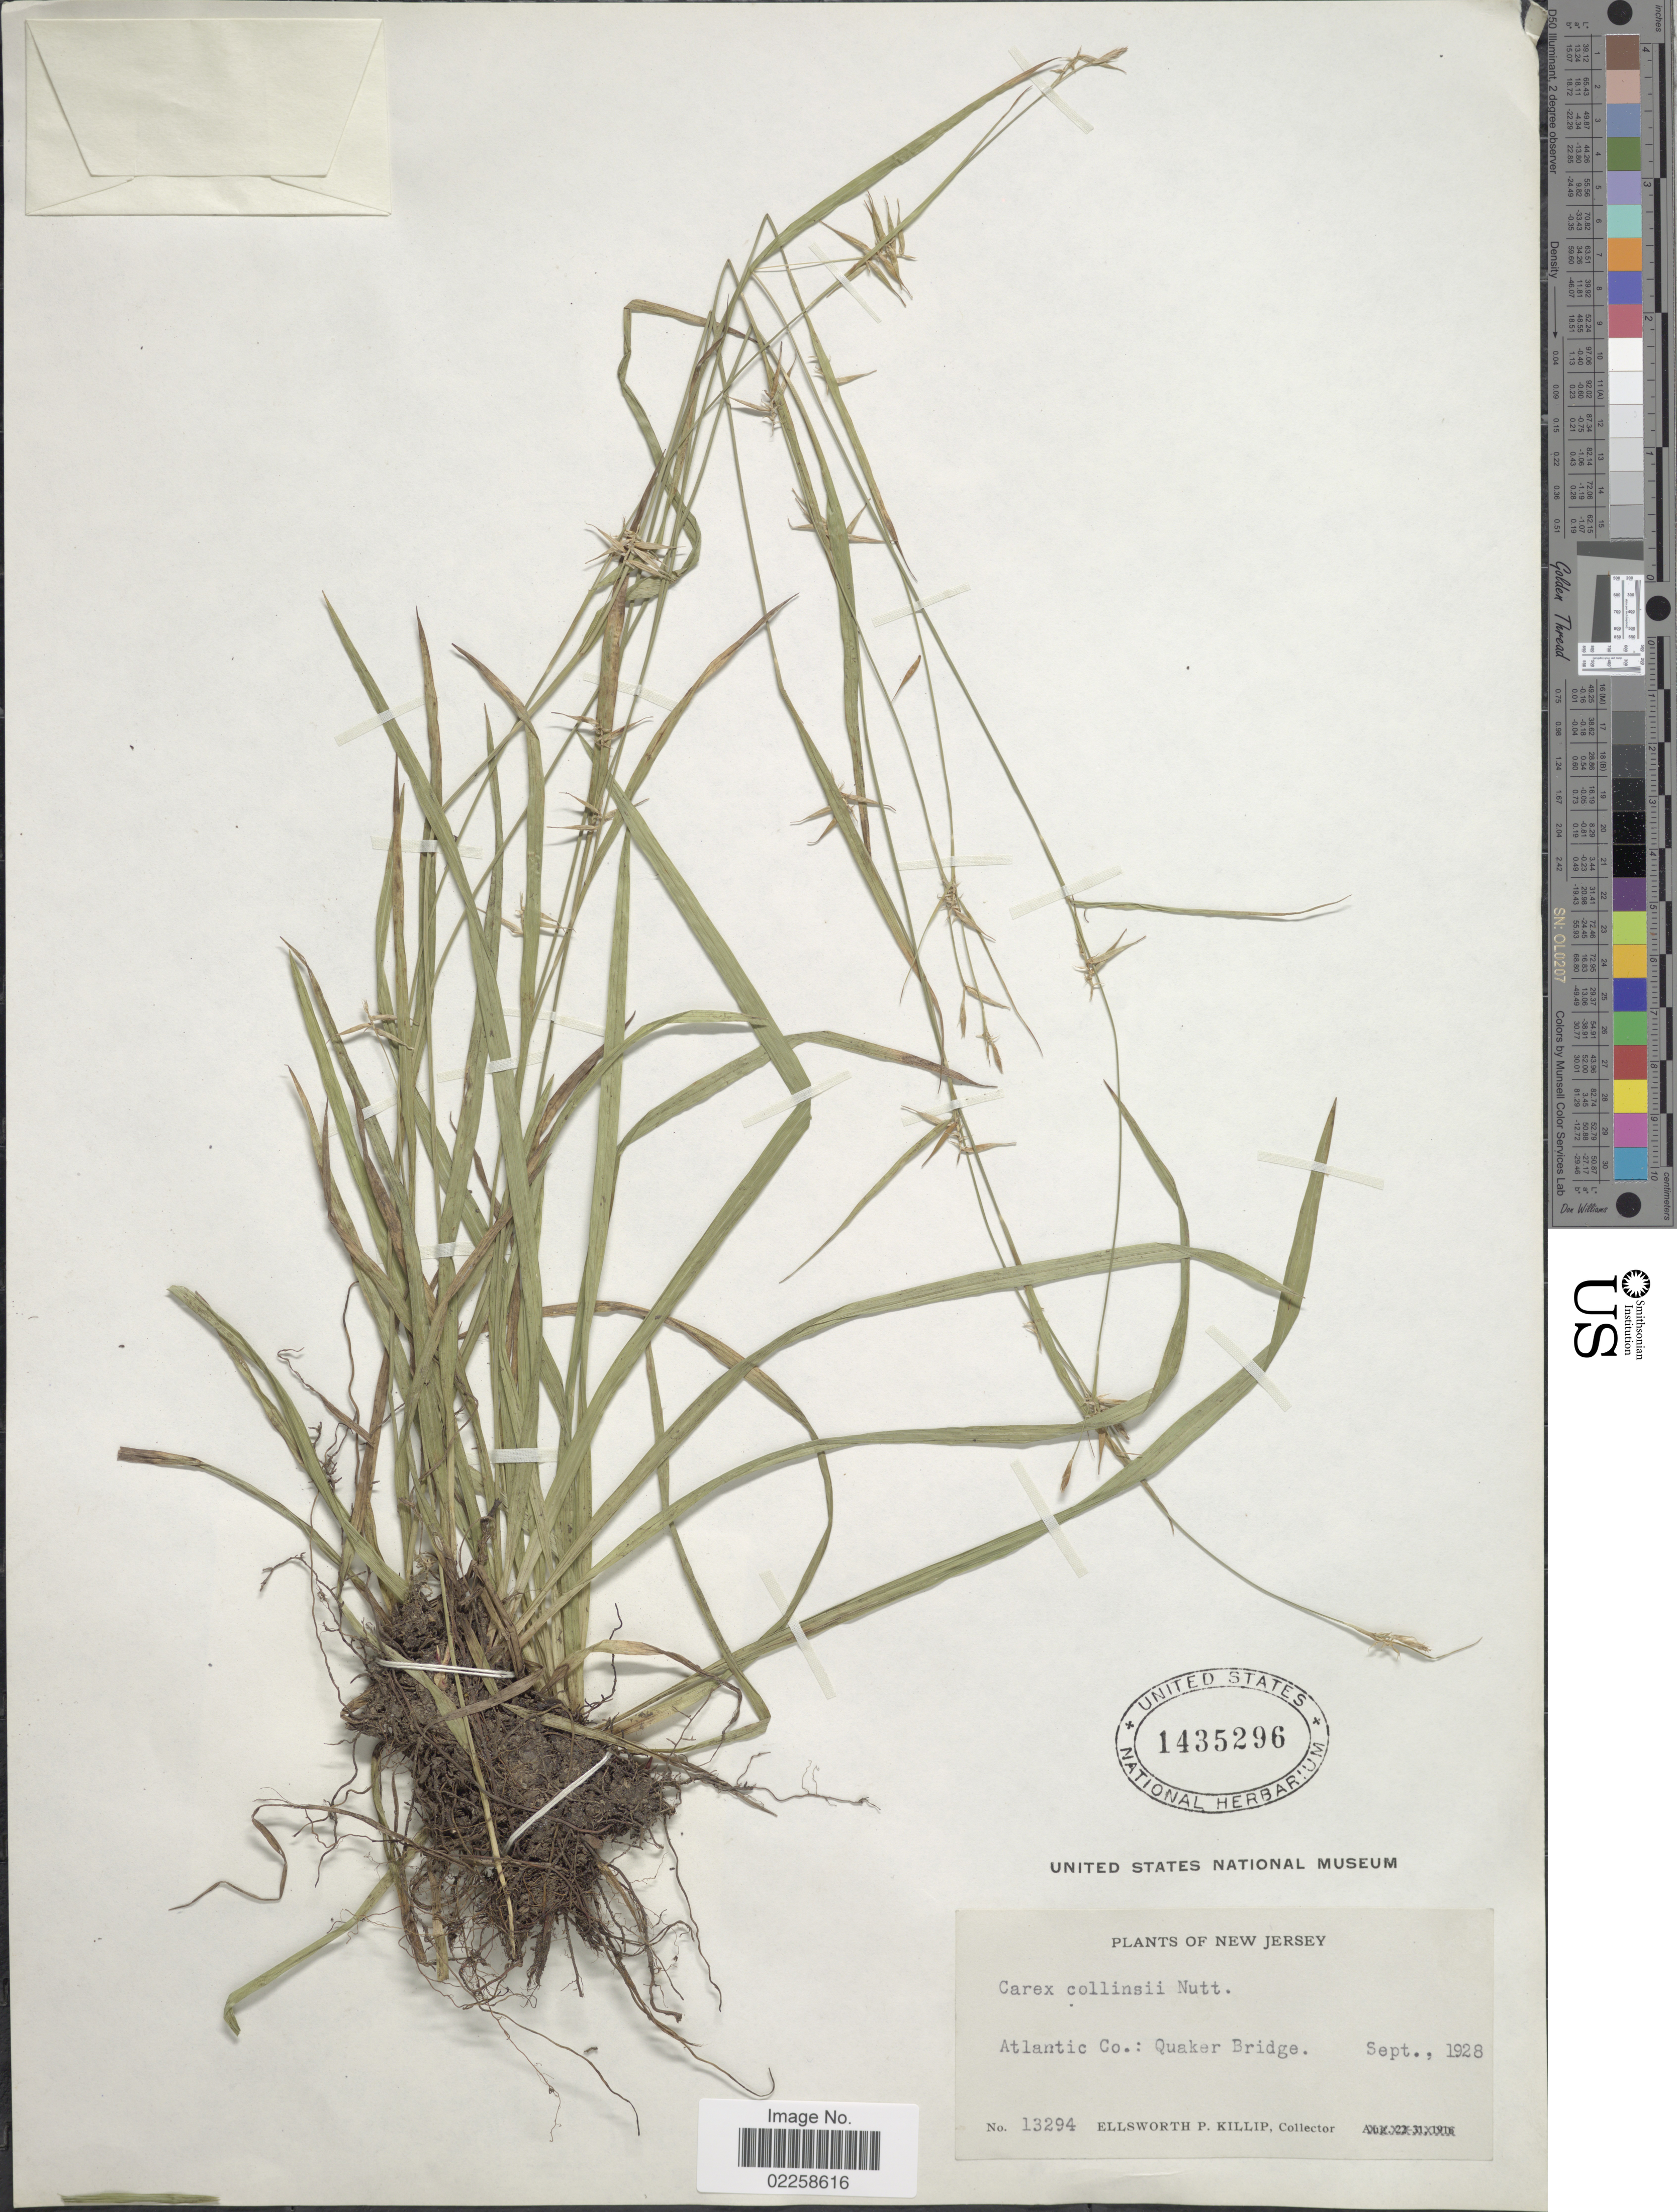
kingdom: Plantae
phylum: Tracheophyta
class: Liliopsida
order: Poales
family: Cyperaceae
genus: Carex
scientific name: Carex collinsii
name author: Nutt.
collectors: E. P. Killip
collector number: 13294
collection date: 1928-09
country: United States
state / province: New Jersey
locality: Atlantic Co.: Quaker Bridge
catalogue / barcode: US 1435296